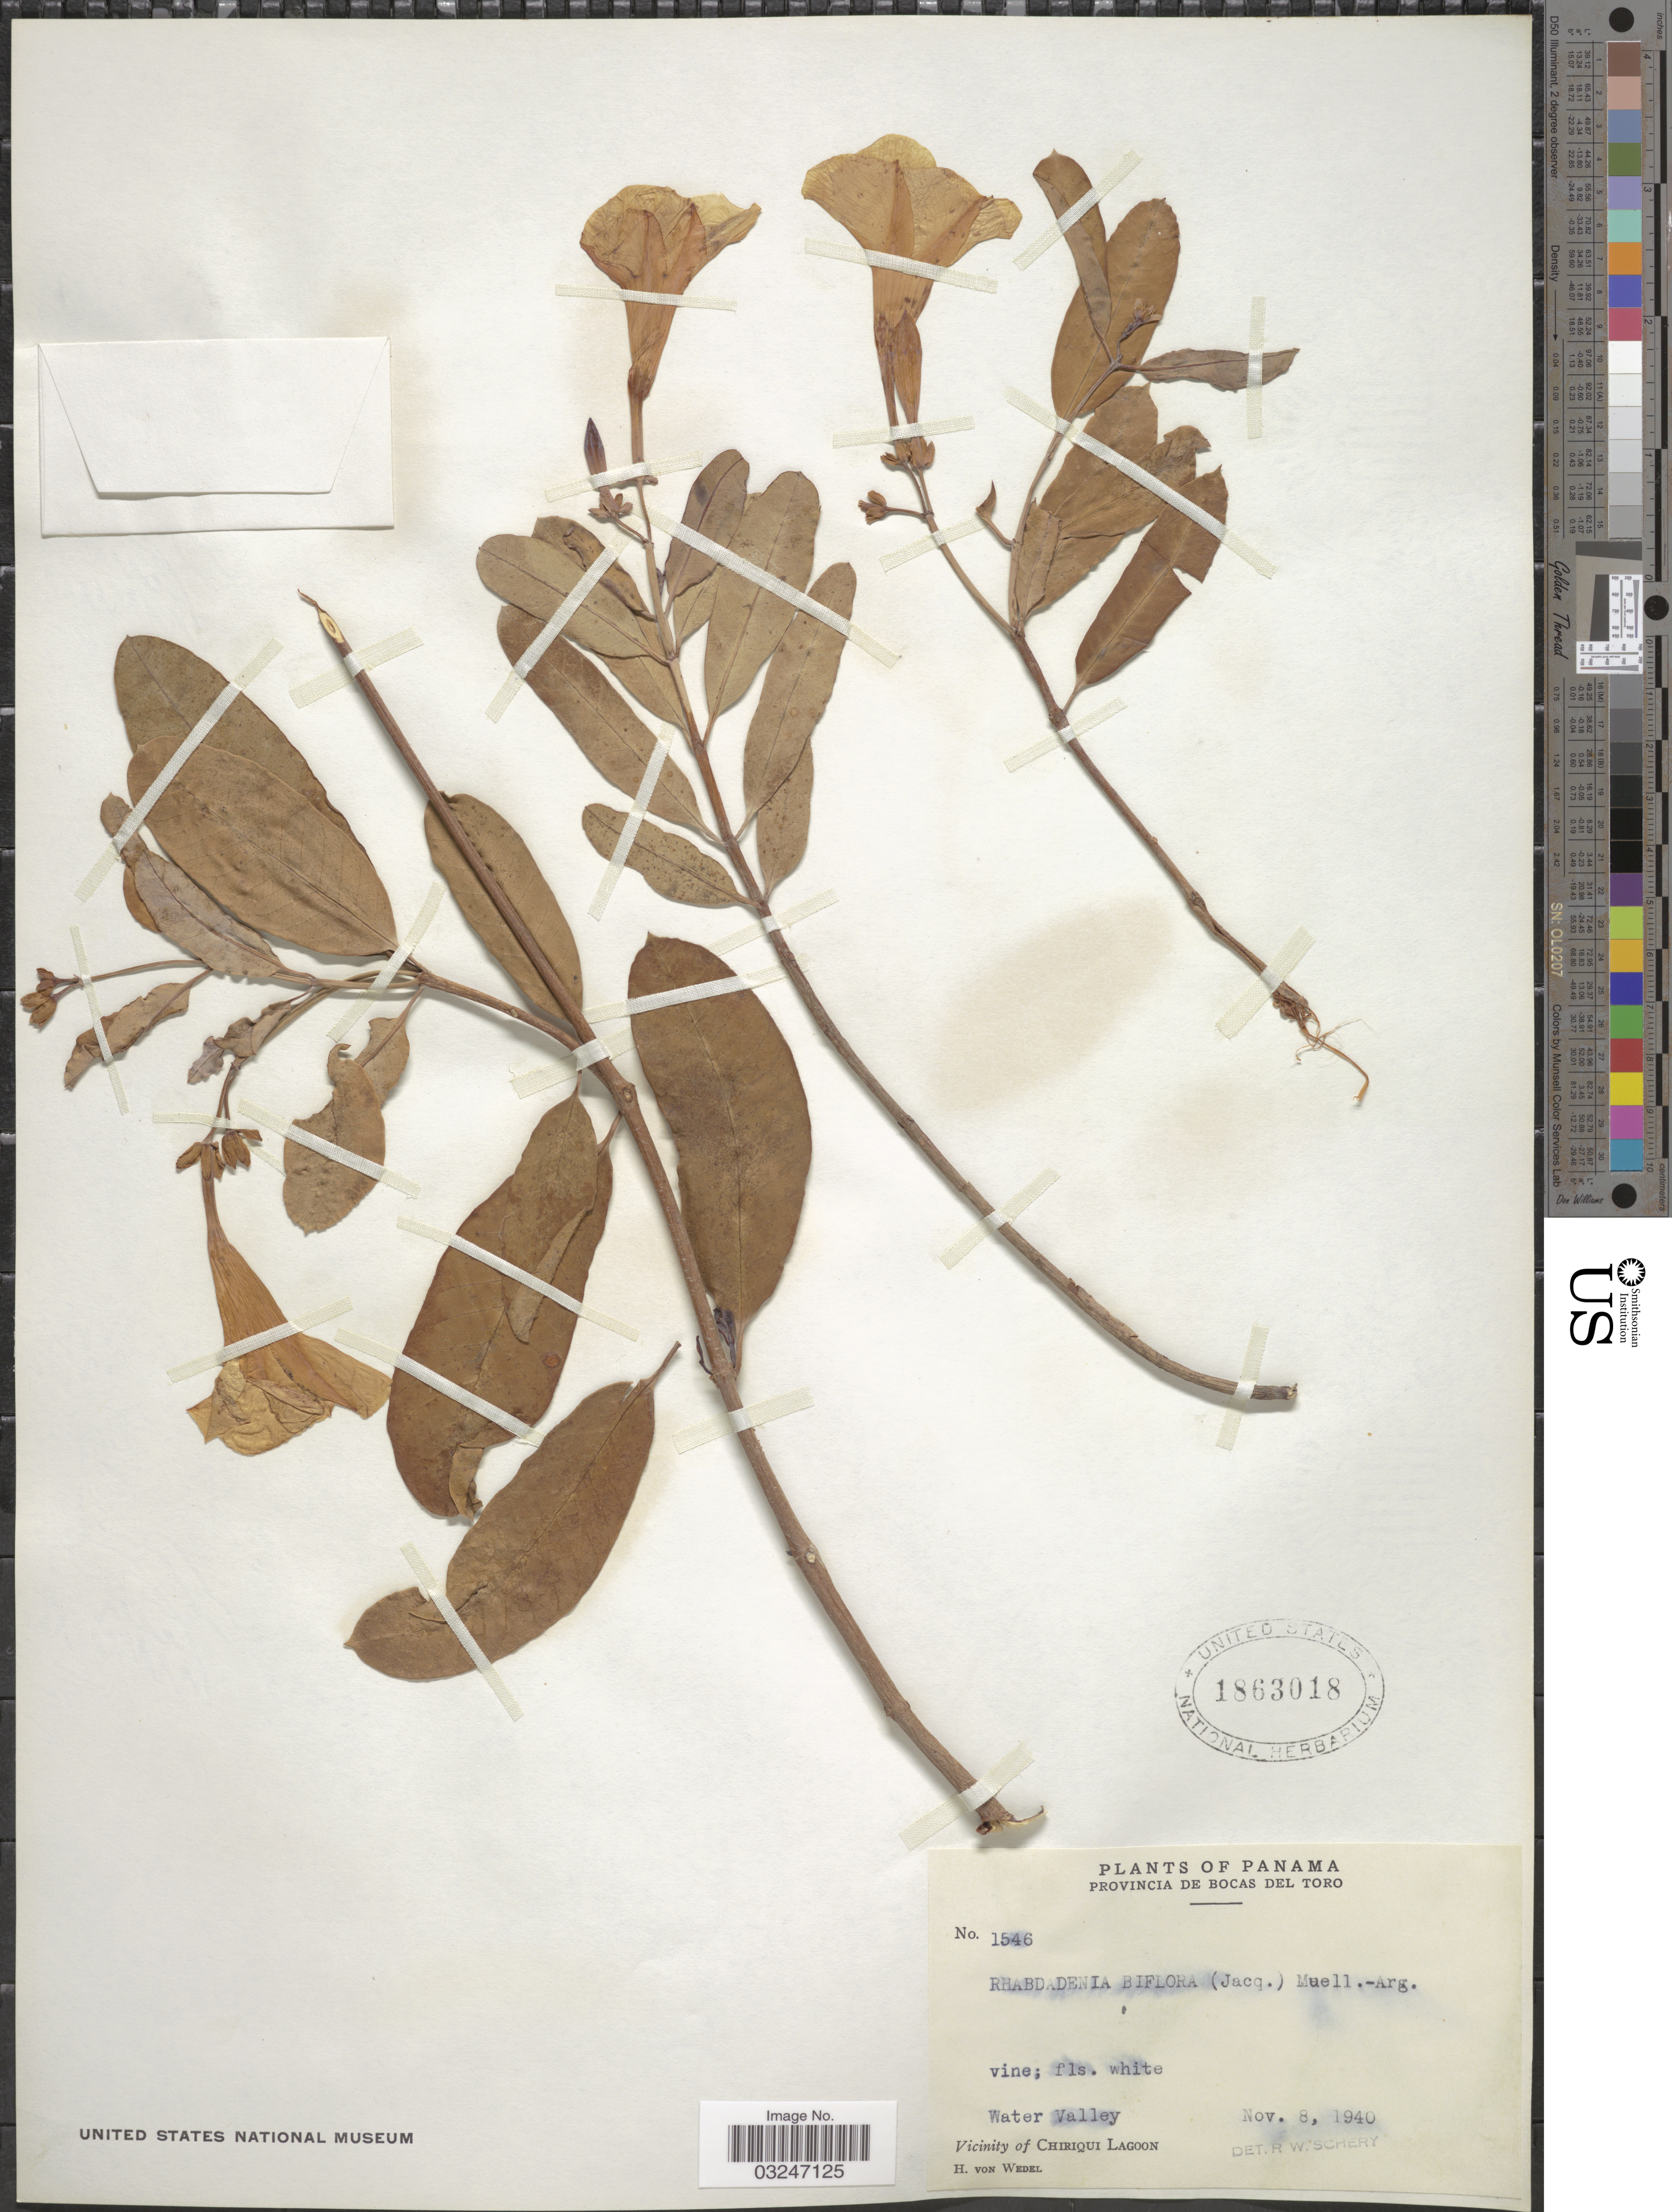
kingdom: Plantae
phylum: Tracheophyta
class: Magnoliopsida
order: Gentianales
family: Apocynaceae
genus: Rhabdadenia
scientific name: Rhabdadenia biflora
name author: (Jacq.) Müll. Arg.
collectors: H. von Wedel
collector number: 1546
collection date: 1940-11-08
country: Panama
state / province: Bocas del Toro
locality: Water Valley. Vicinity of Chiriqui Lagoon.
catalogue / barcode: US 1863018